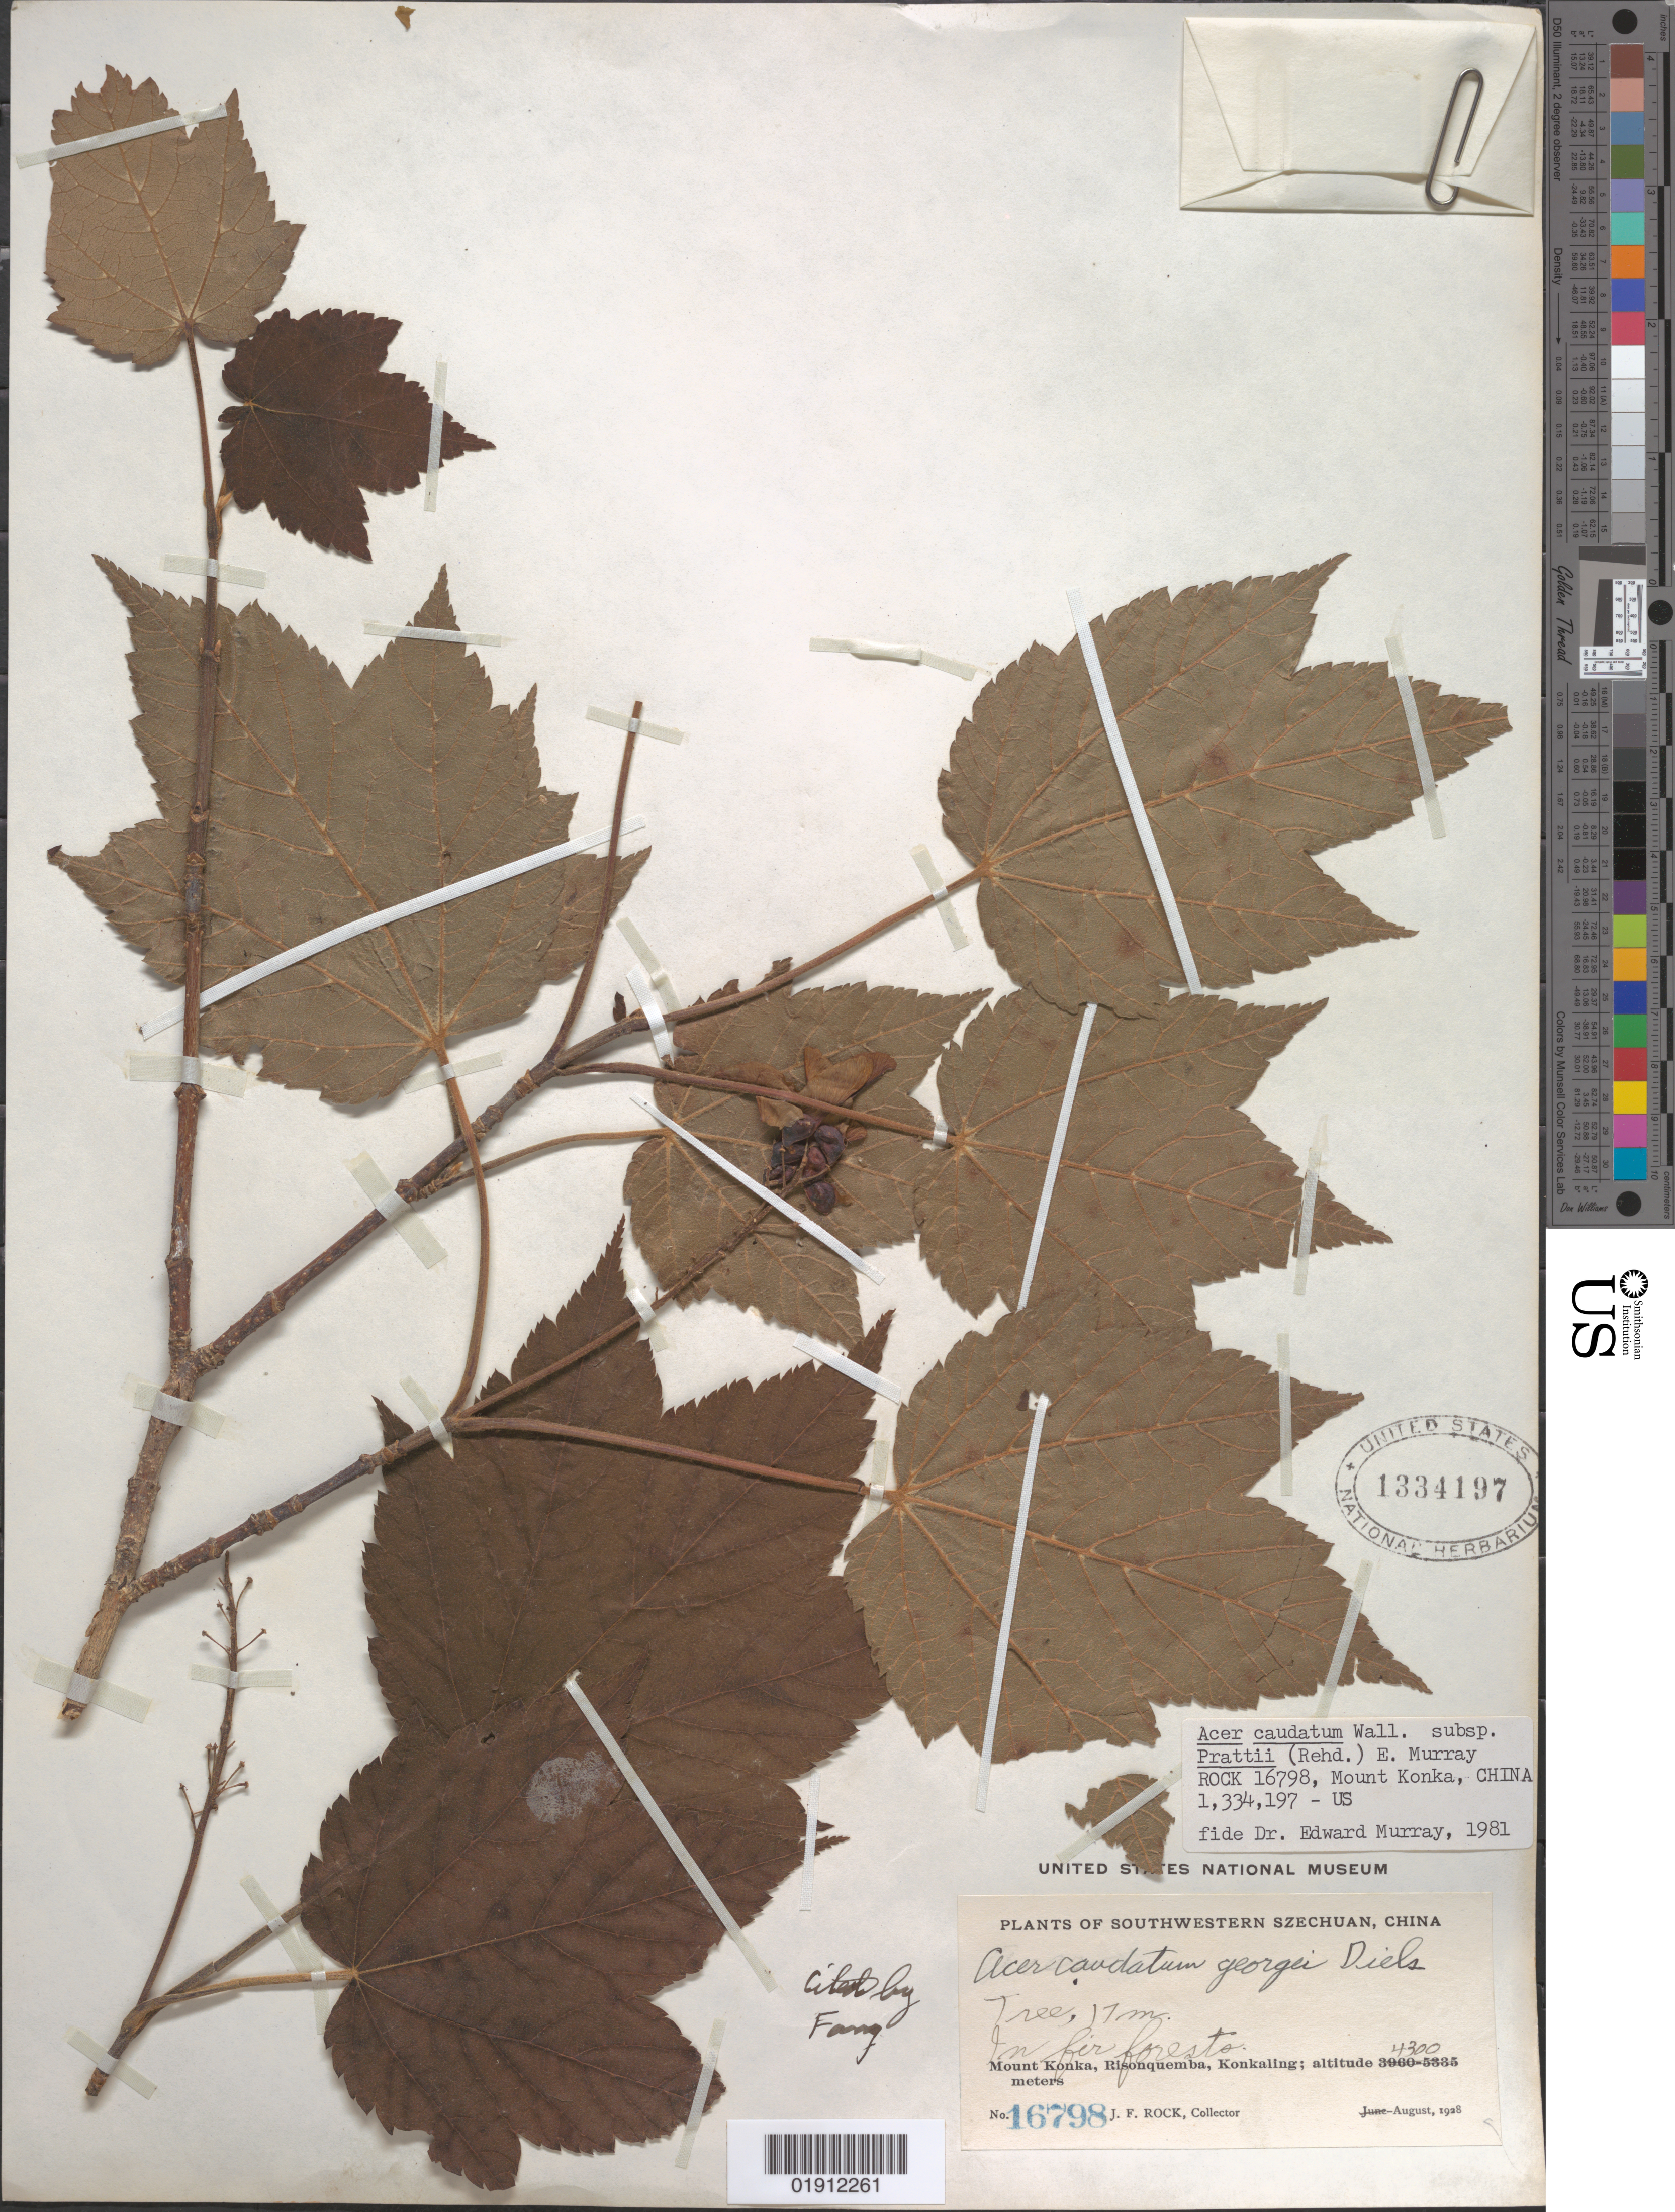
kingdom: Plantae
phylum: Tracheophyta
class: Magnoliopsida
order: Sapindales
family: Sapindaceae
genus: Acer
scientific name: Acer caudatum subsp. prattii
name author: (Rehder) A.E. Murray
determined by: Murray, Edward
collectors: J. F. Rock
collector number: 16798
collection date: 1928-08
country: China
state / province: Sichuan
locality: Southwestern Szechuan [Sichuan]. Mount Konka, Risonquemba, Konkaling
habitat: In fir forests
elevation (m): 4300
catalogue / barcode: US 1334197